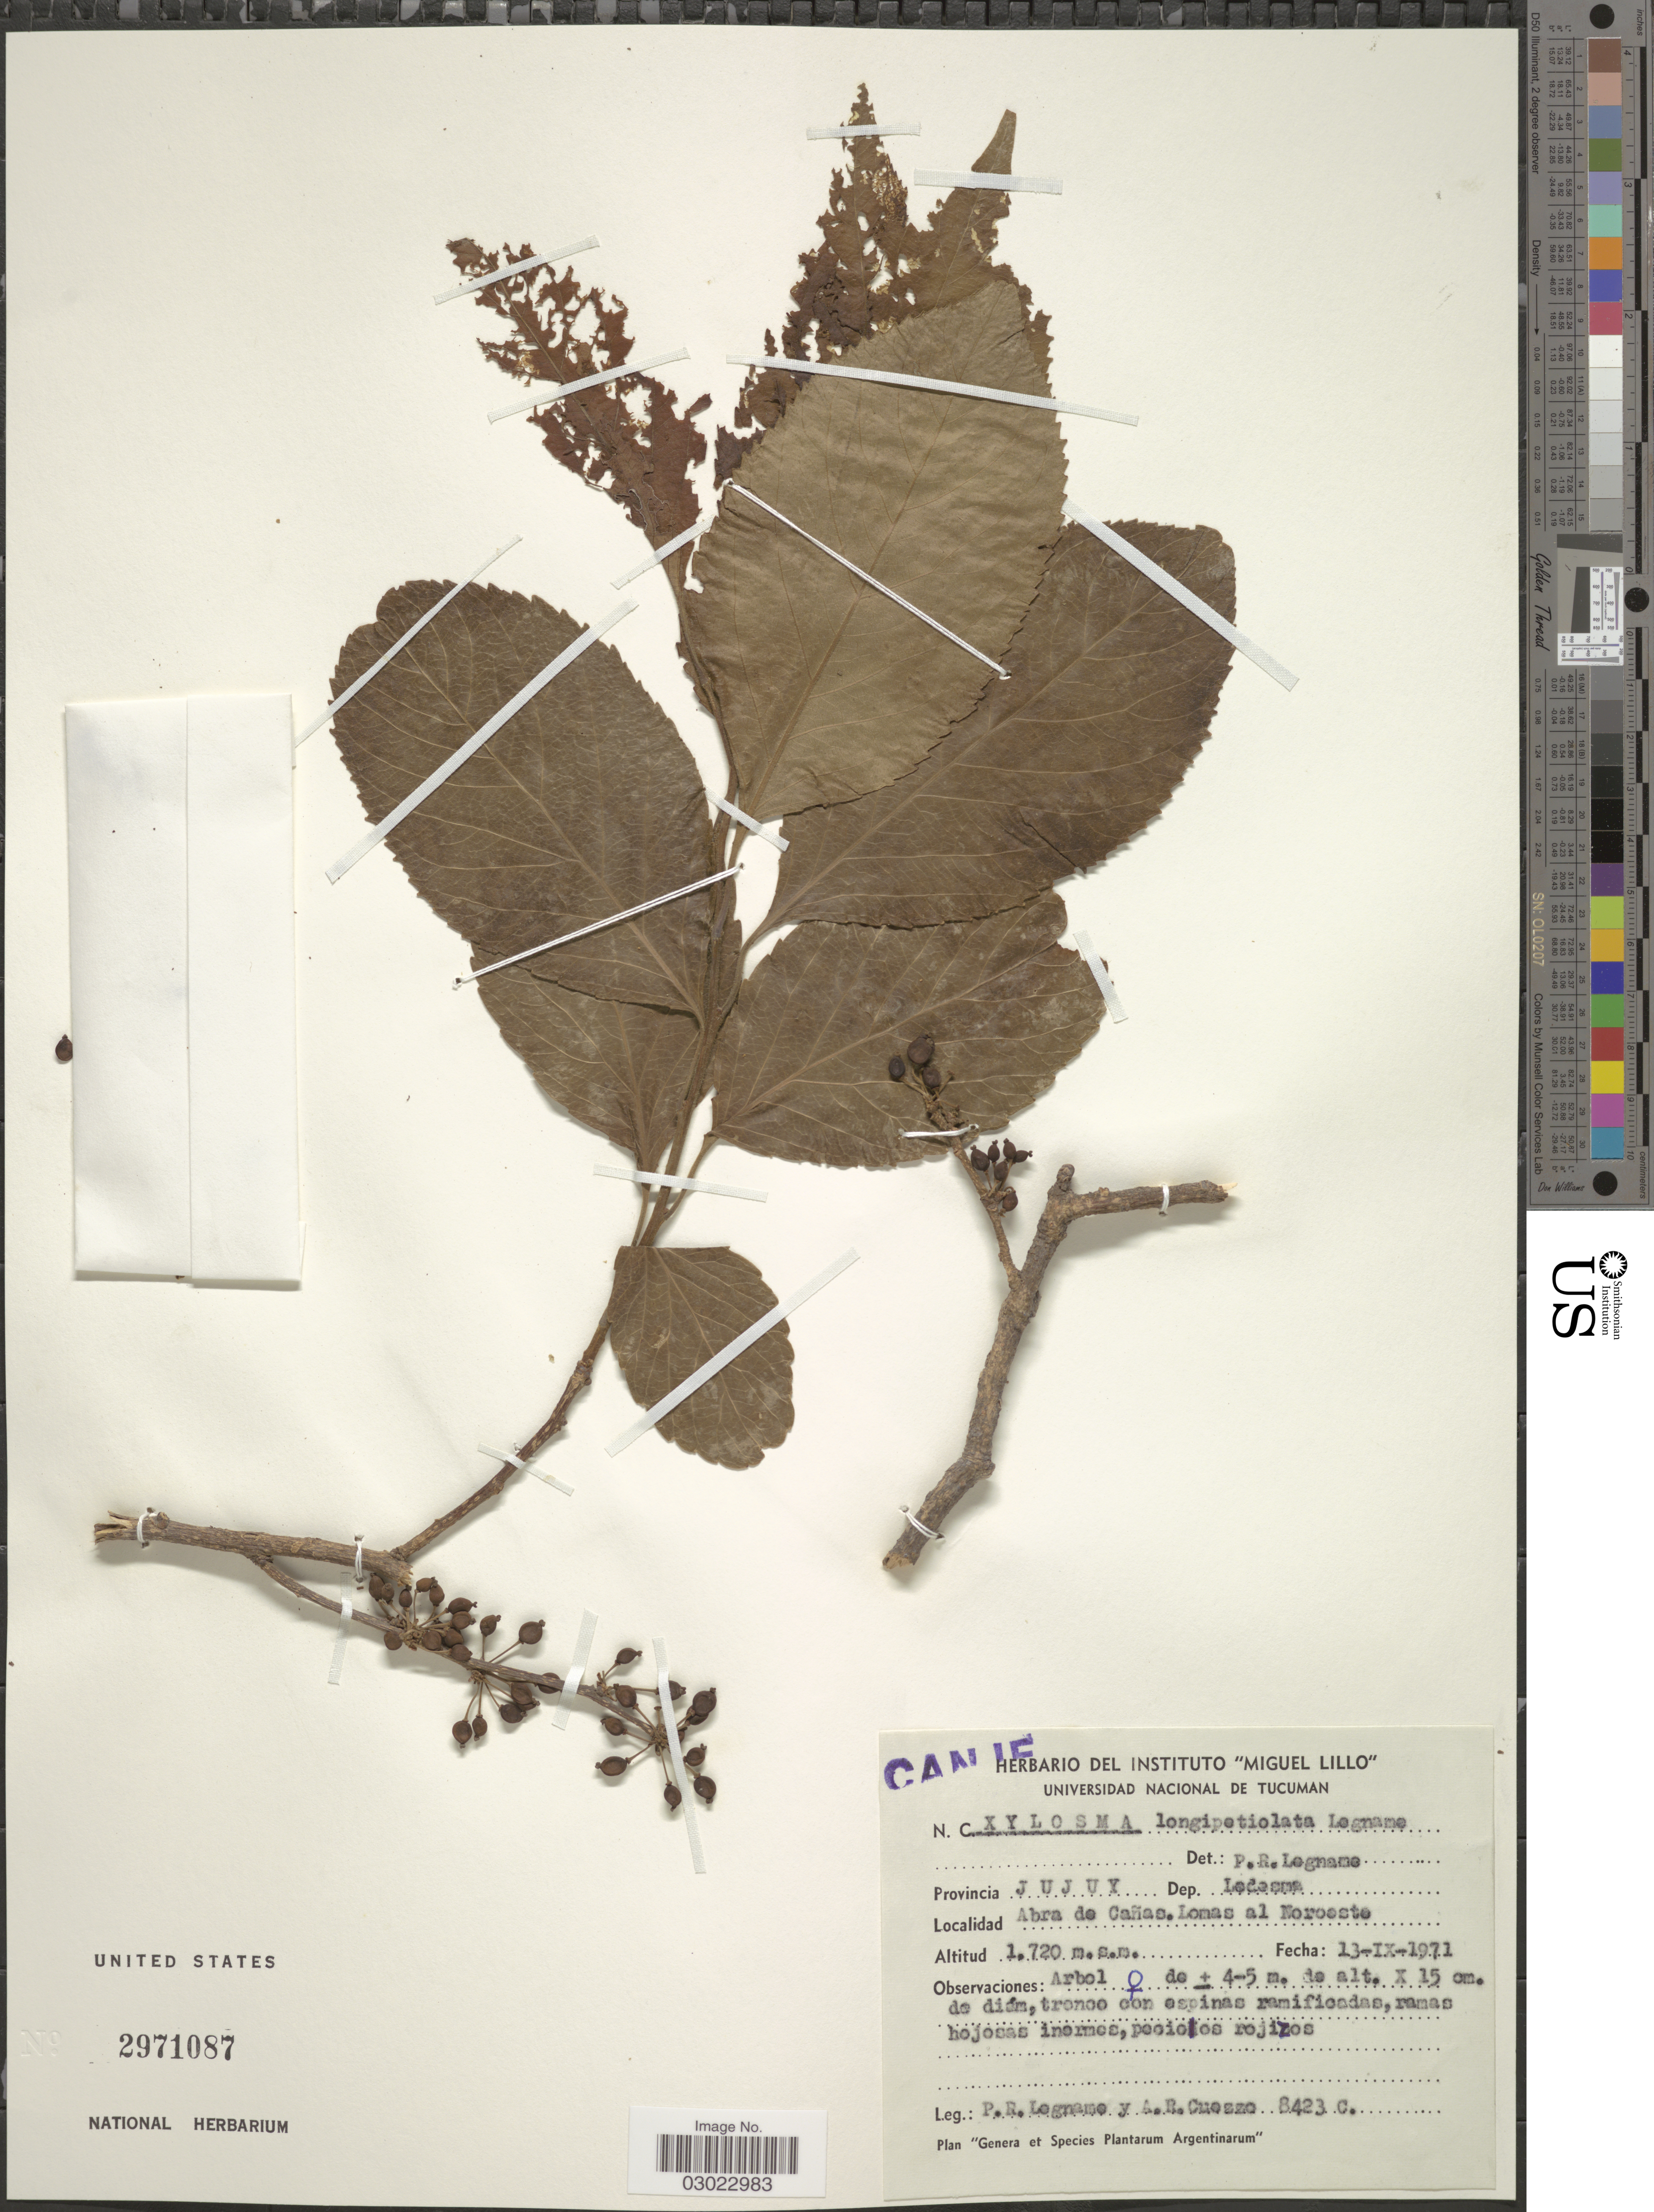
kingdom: Plantae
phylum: Tracheophyta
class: Magnoliopsida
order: Malpighiales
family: Salicaceae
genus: Xylosma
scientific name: Xylosma longipetiolata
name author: Legname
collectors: P. R. Legname & A. Cuezzo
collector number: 8423C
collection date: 1971-09-13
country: Argentina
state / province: Jujuy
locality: Dep. Ladesma. Abra de Cañas. Lomas al Noroeste.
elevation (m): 1720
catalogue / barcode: US 2971087